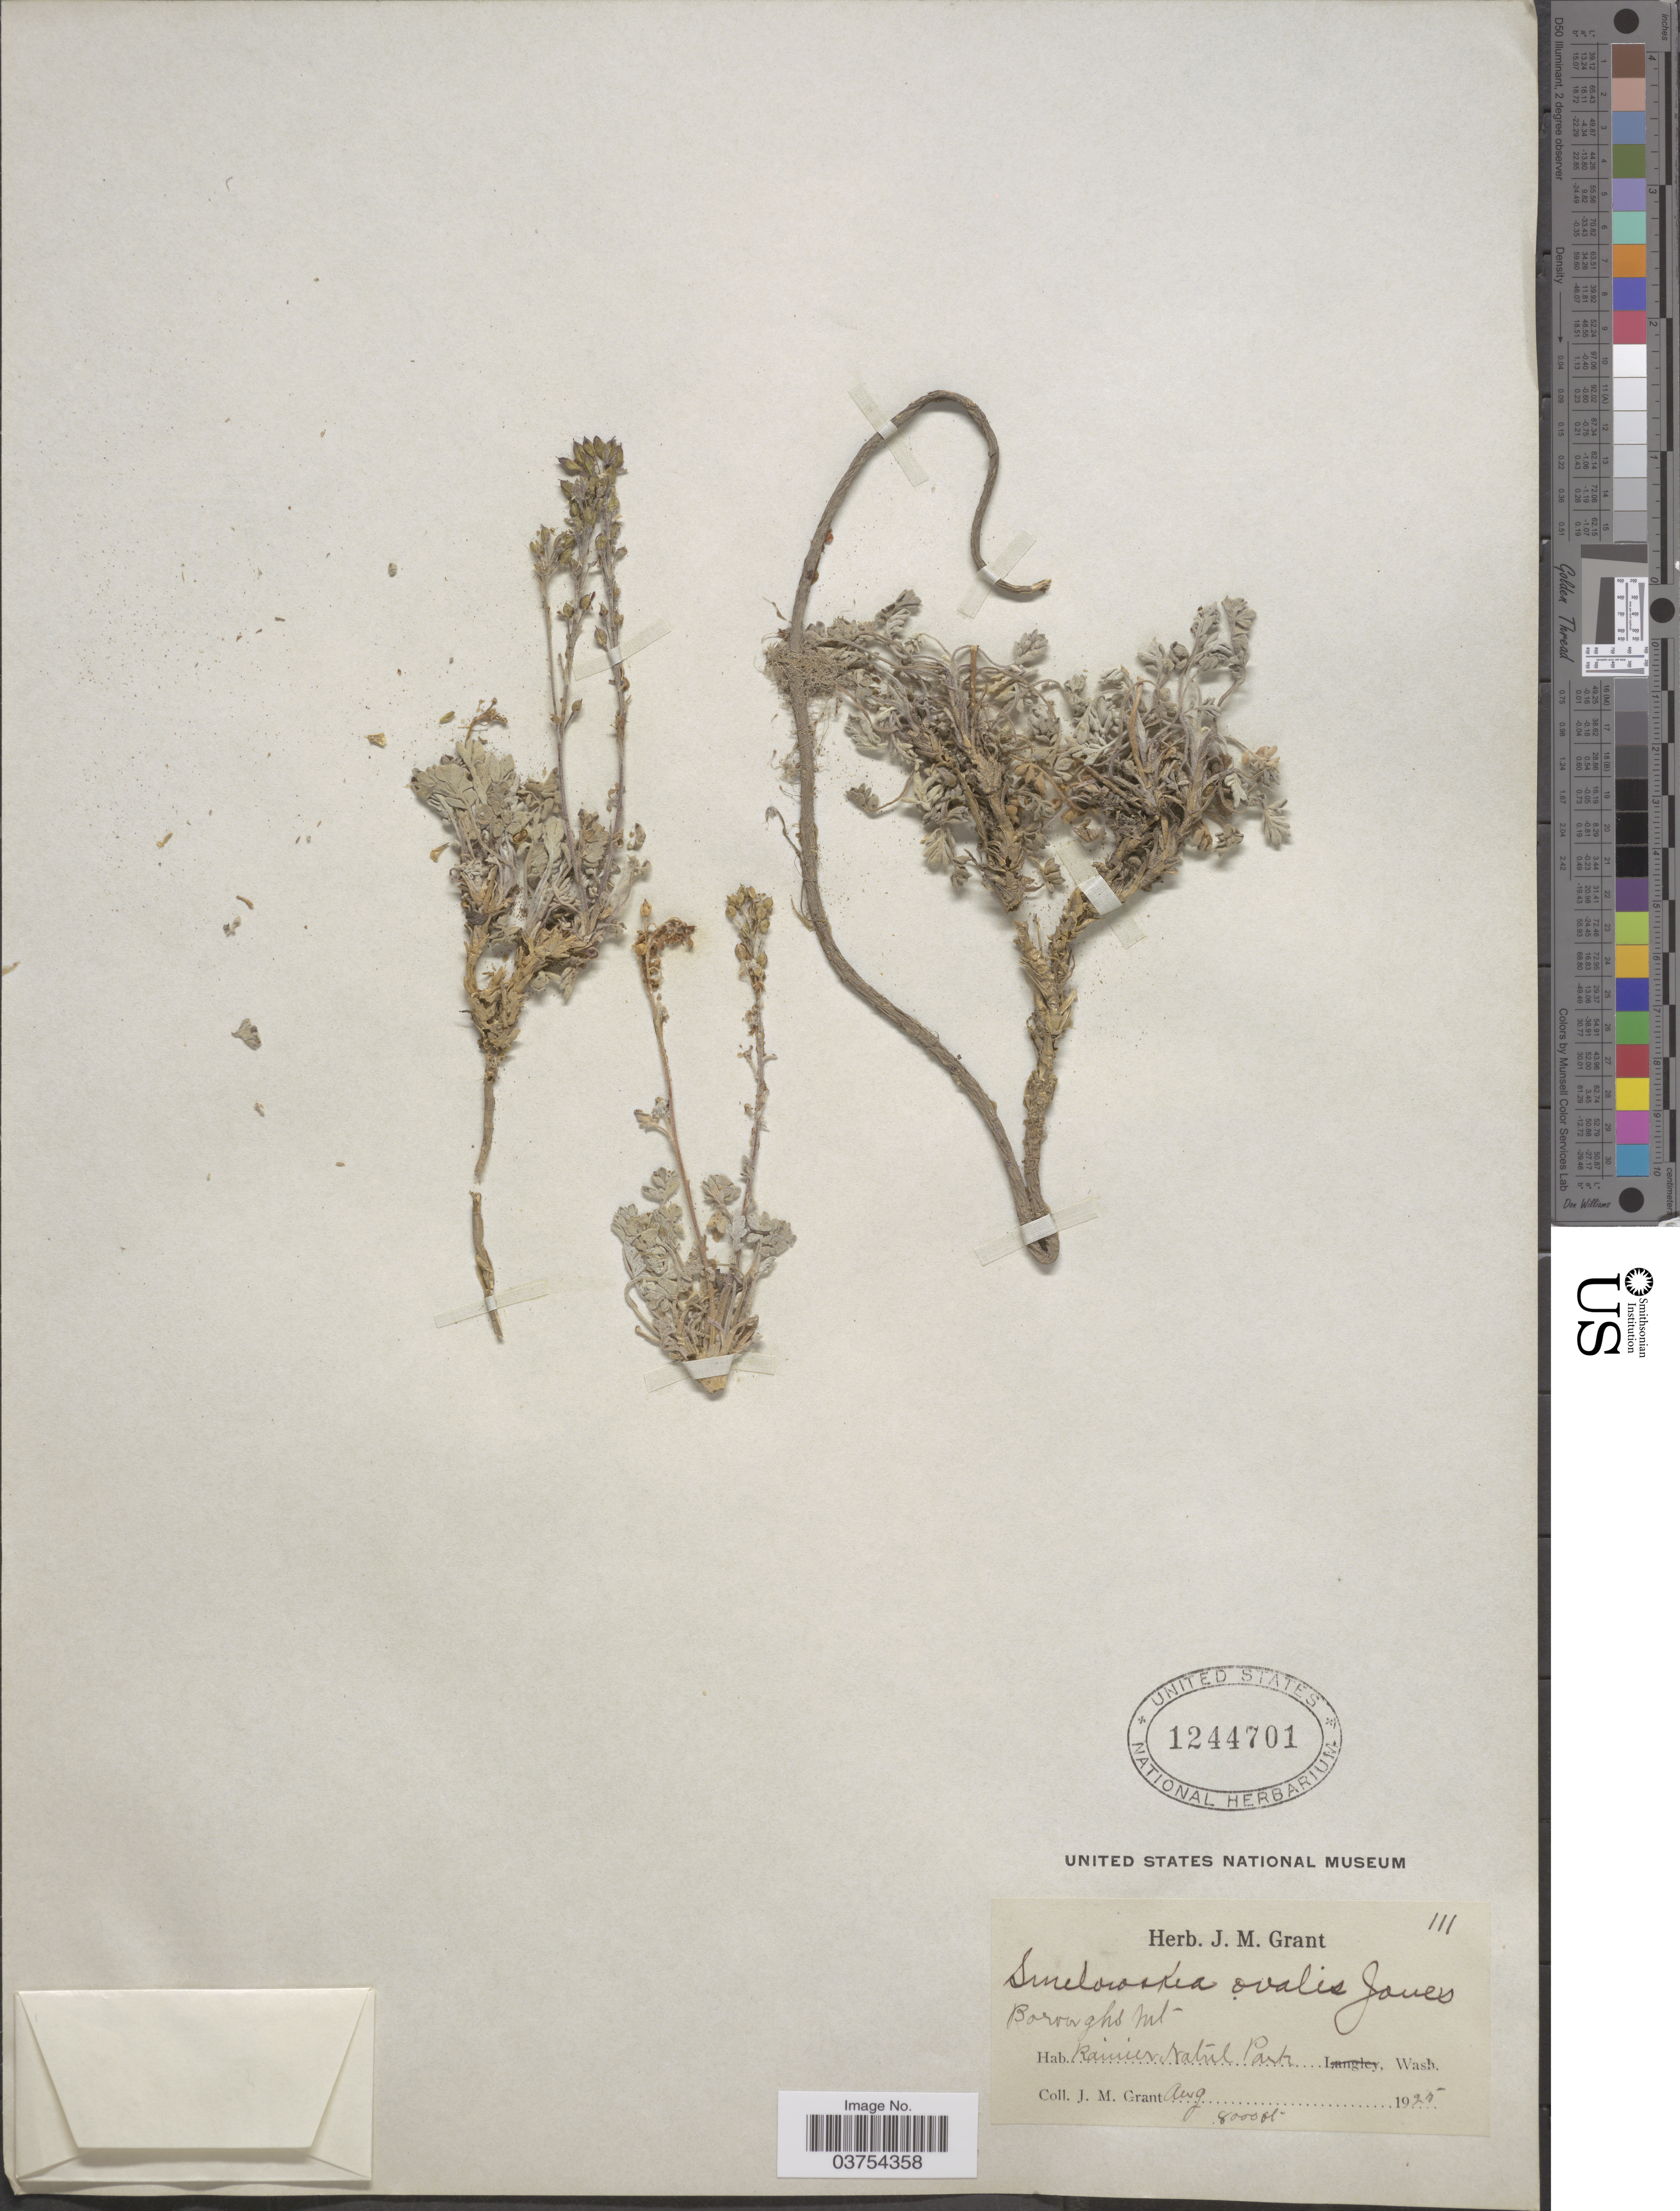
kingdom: Plantae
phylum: Tracheophyta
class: Magnoliopsida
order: Brassicales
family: Brassicaceae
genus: Smelowskia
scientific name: Smelowskia ovalis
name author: M.E. Jones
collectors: J. M. Grant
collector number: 111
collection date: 1925-08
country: United States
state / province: Washington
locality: Boroughs Mt. Rainier National Park.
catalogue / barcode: US 1244701